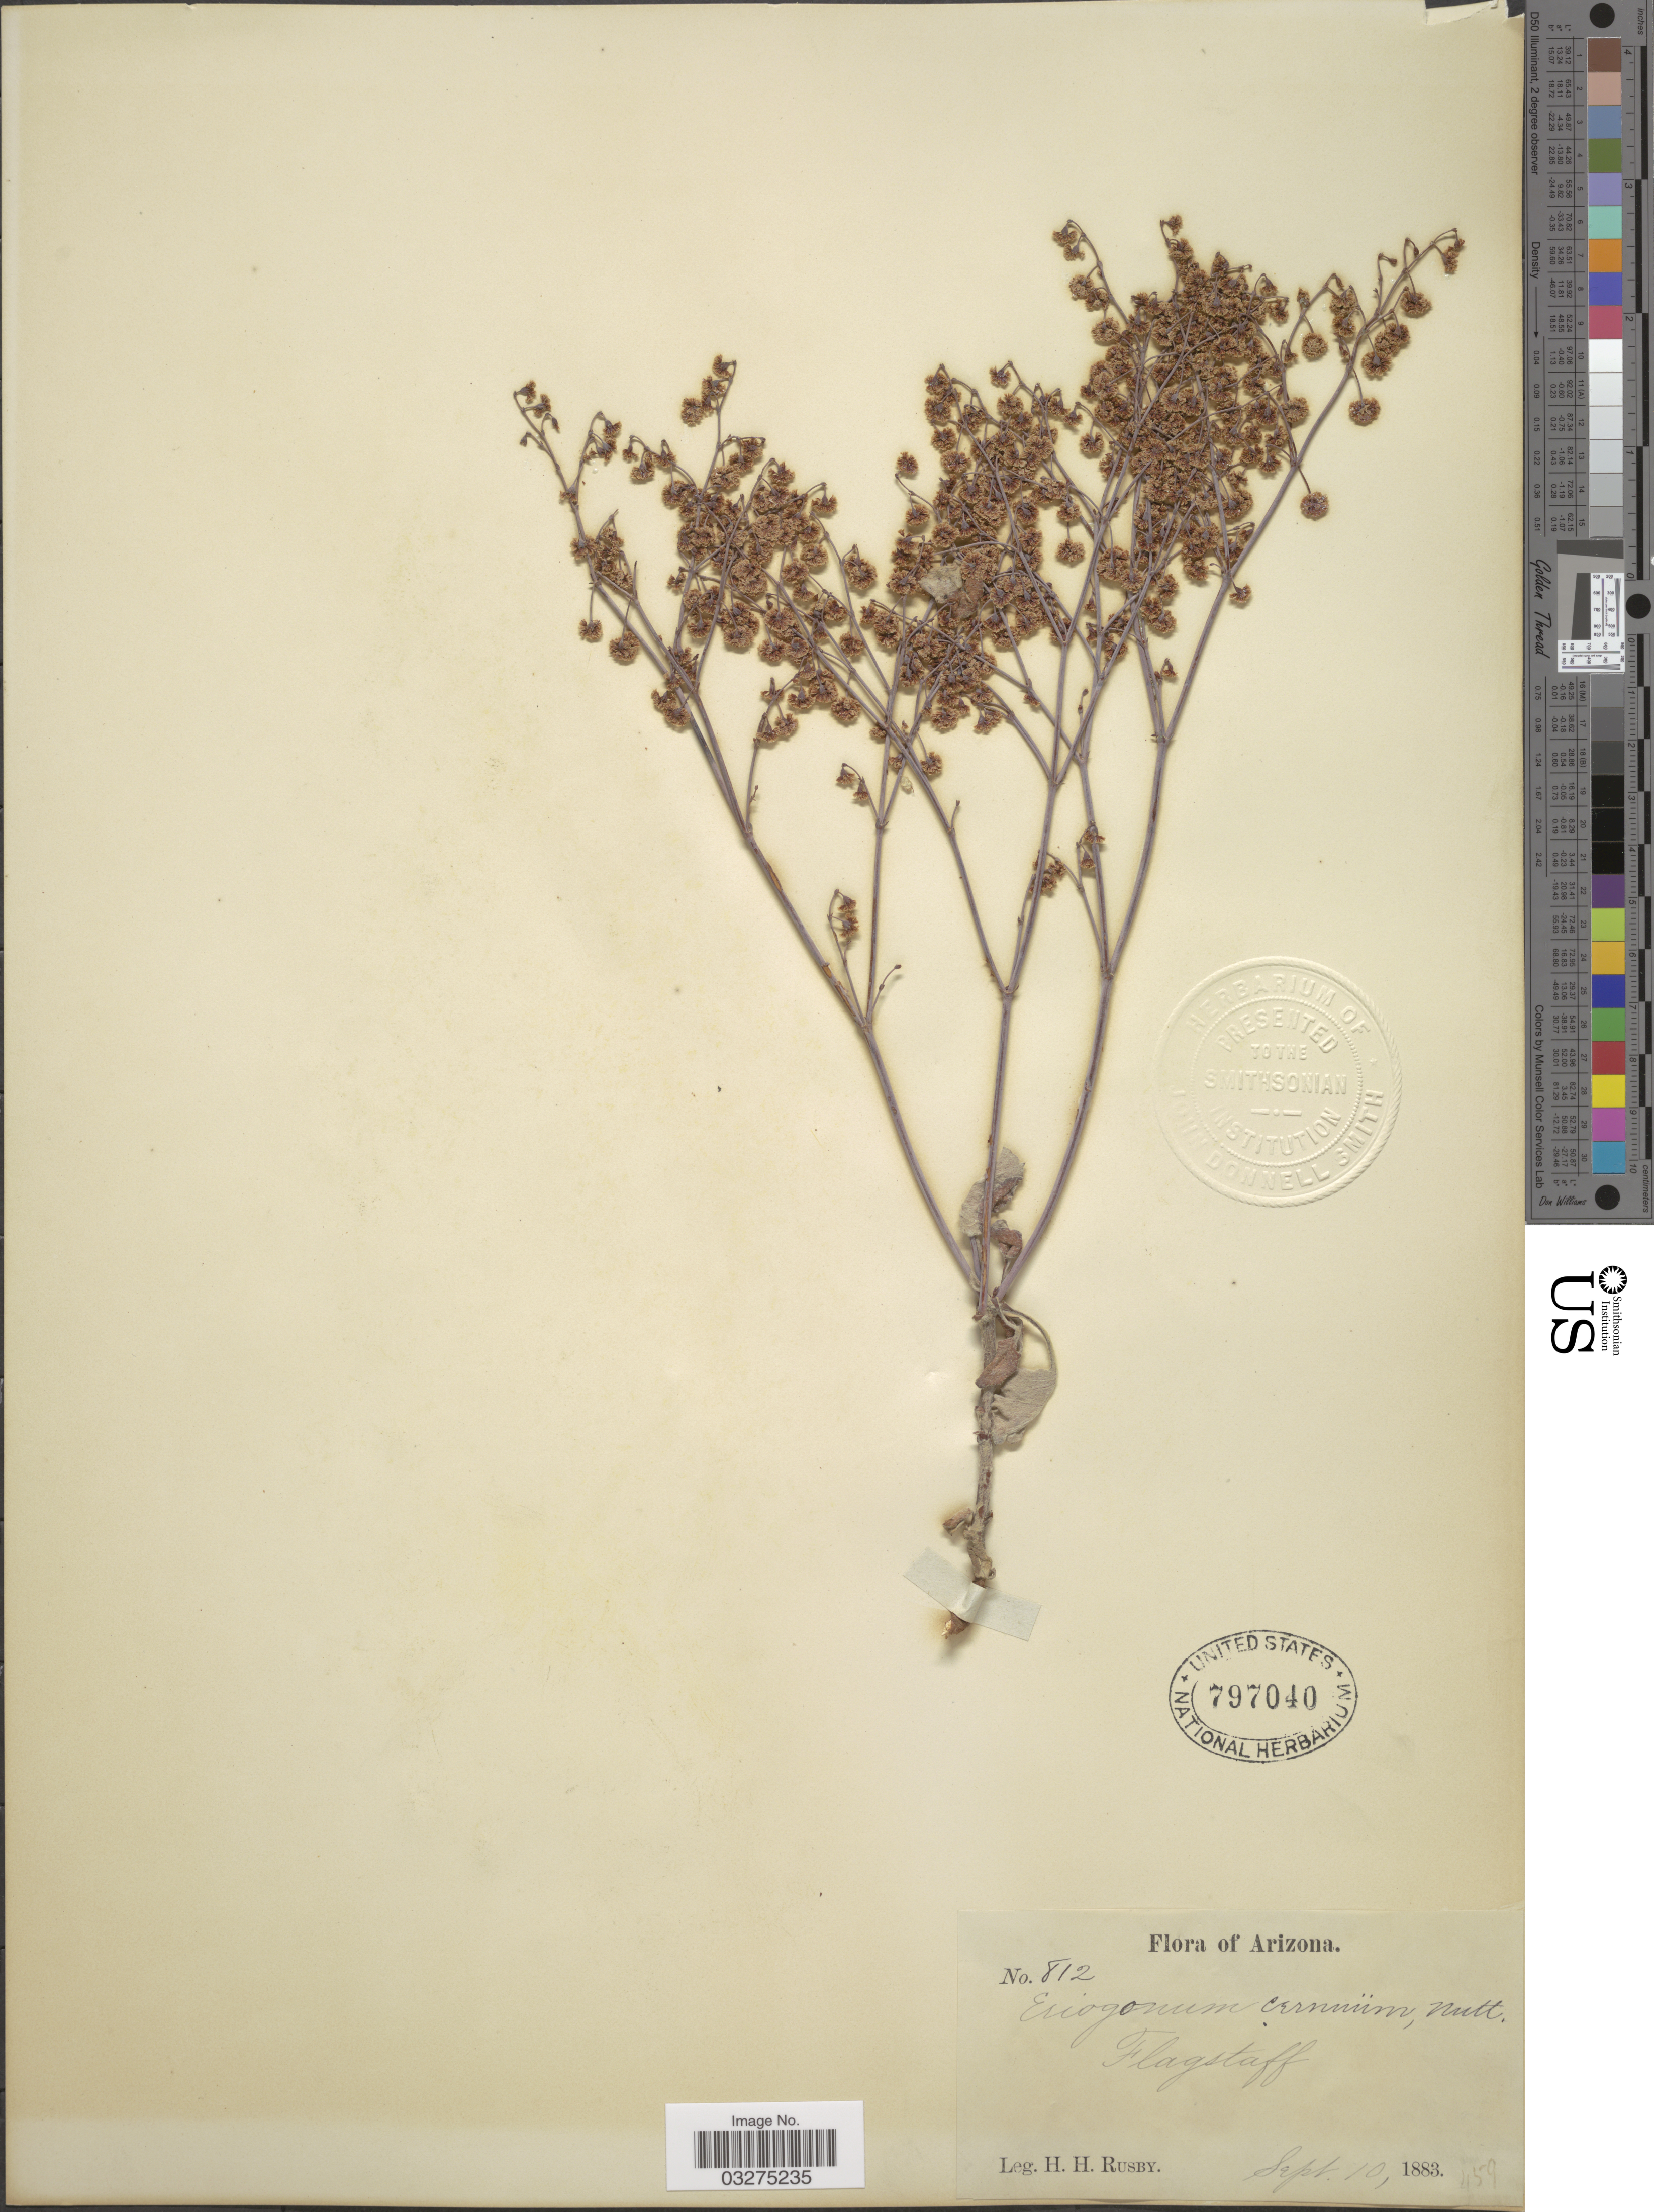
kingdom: Plantae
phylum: Tracheophyta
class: Magnoliopsida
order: Caryophyllales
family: Polygonaceae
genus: Eriogonum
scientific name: Eriogonum cernuum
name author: Nutt.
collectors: H. H. Rusby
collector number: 812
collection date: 1883-09-10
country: United States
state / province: Arizona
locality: Flagstaff.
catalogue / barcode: US 797040